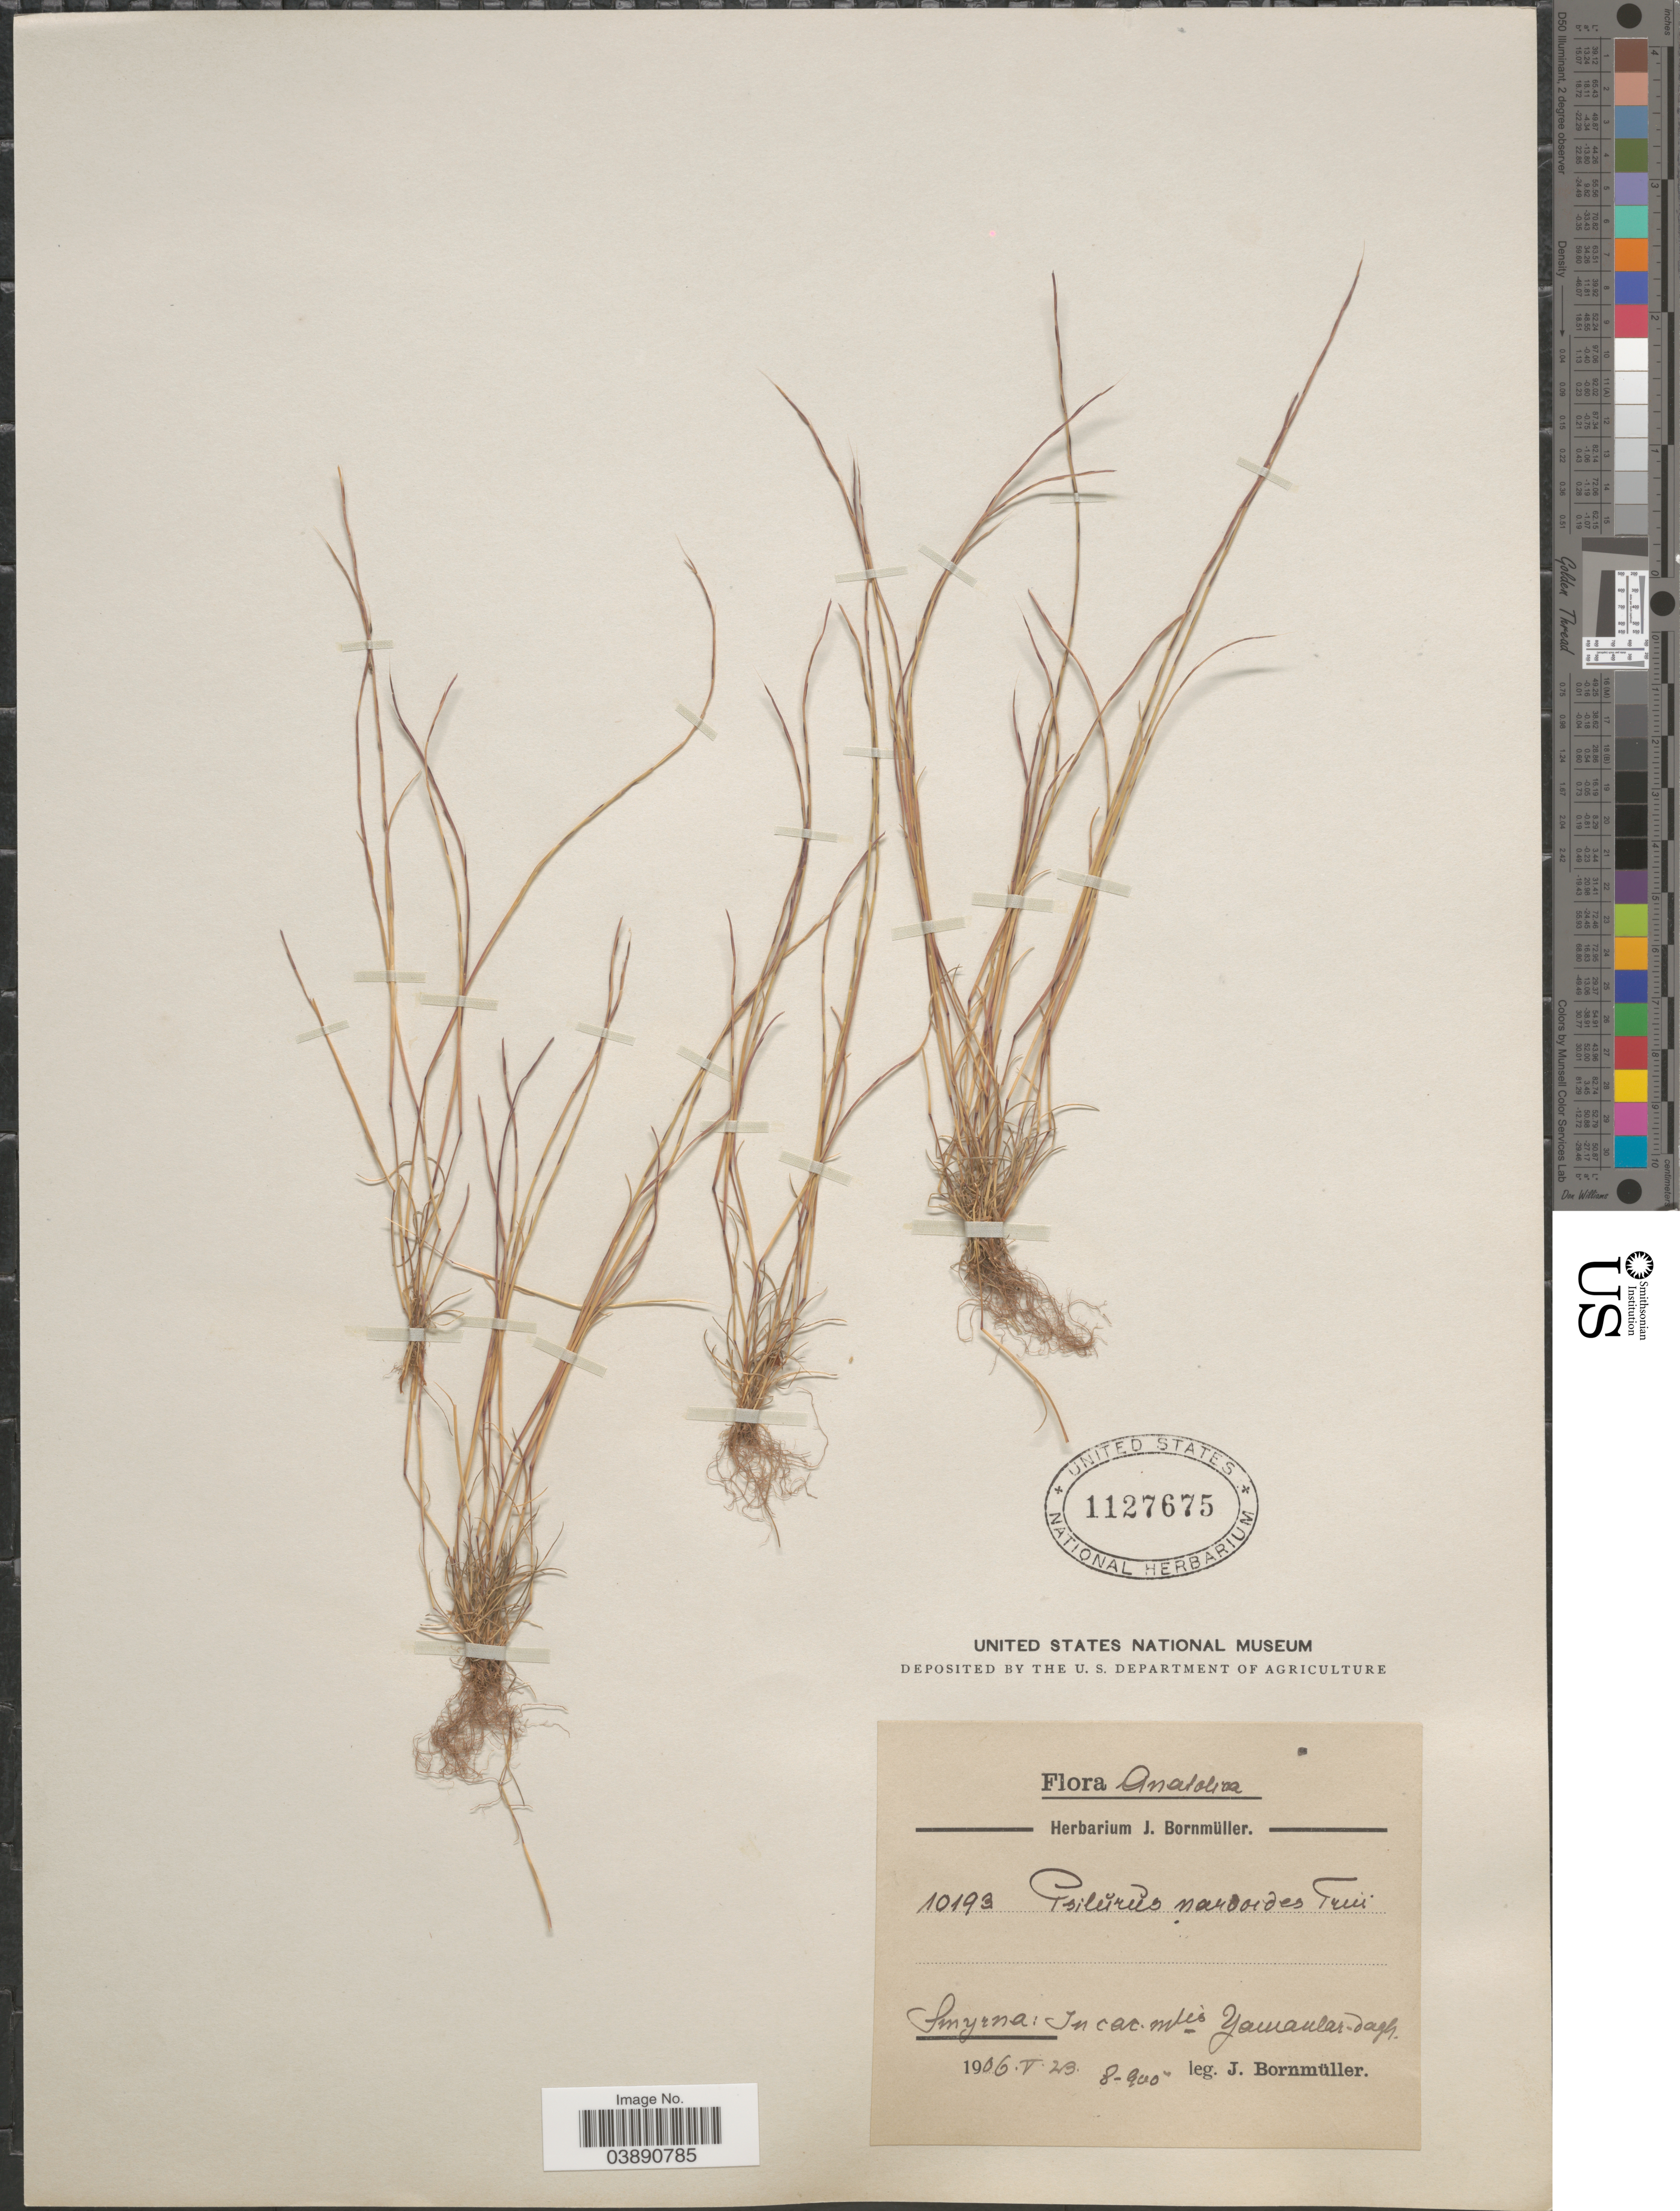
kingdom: Plantae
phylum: Tracheophyta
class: Liliopsida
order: Poales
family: Poaceae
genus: Festuca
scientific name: Festuca incurva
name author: (Gouan) Gutermann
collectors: J. Bornmüller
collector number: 10193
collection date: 1906-05-23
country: Turkey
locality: Anatolica. Smyrna: in cac. mtes Yamanlar-dagh.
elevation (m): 800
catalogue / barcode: US 1127675